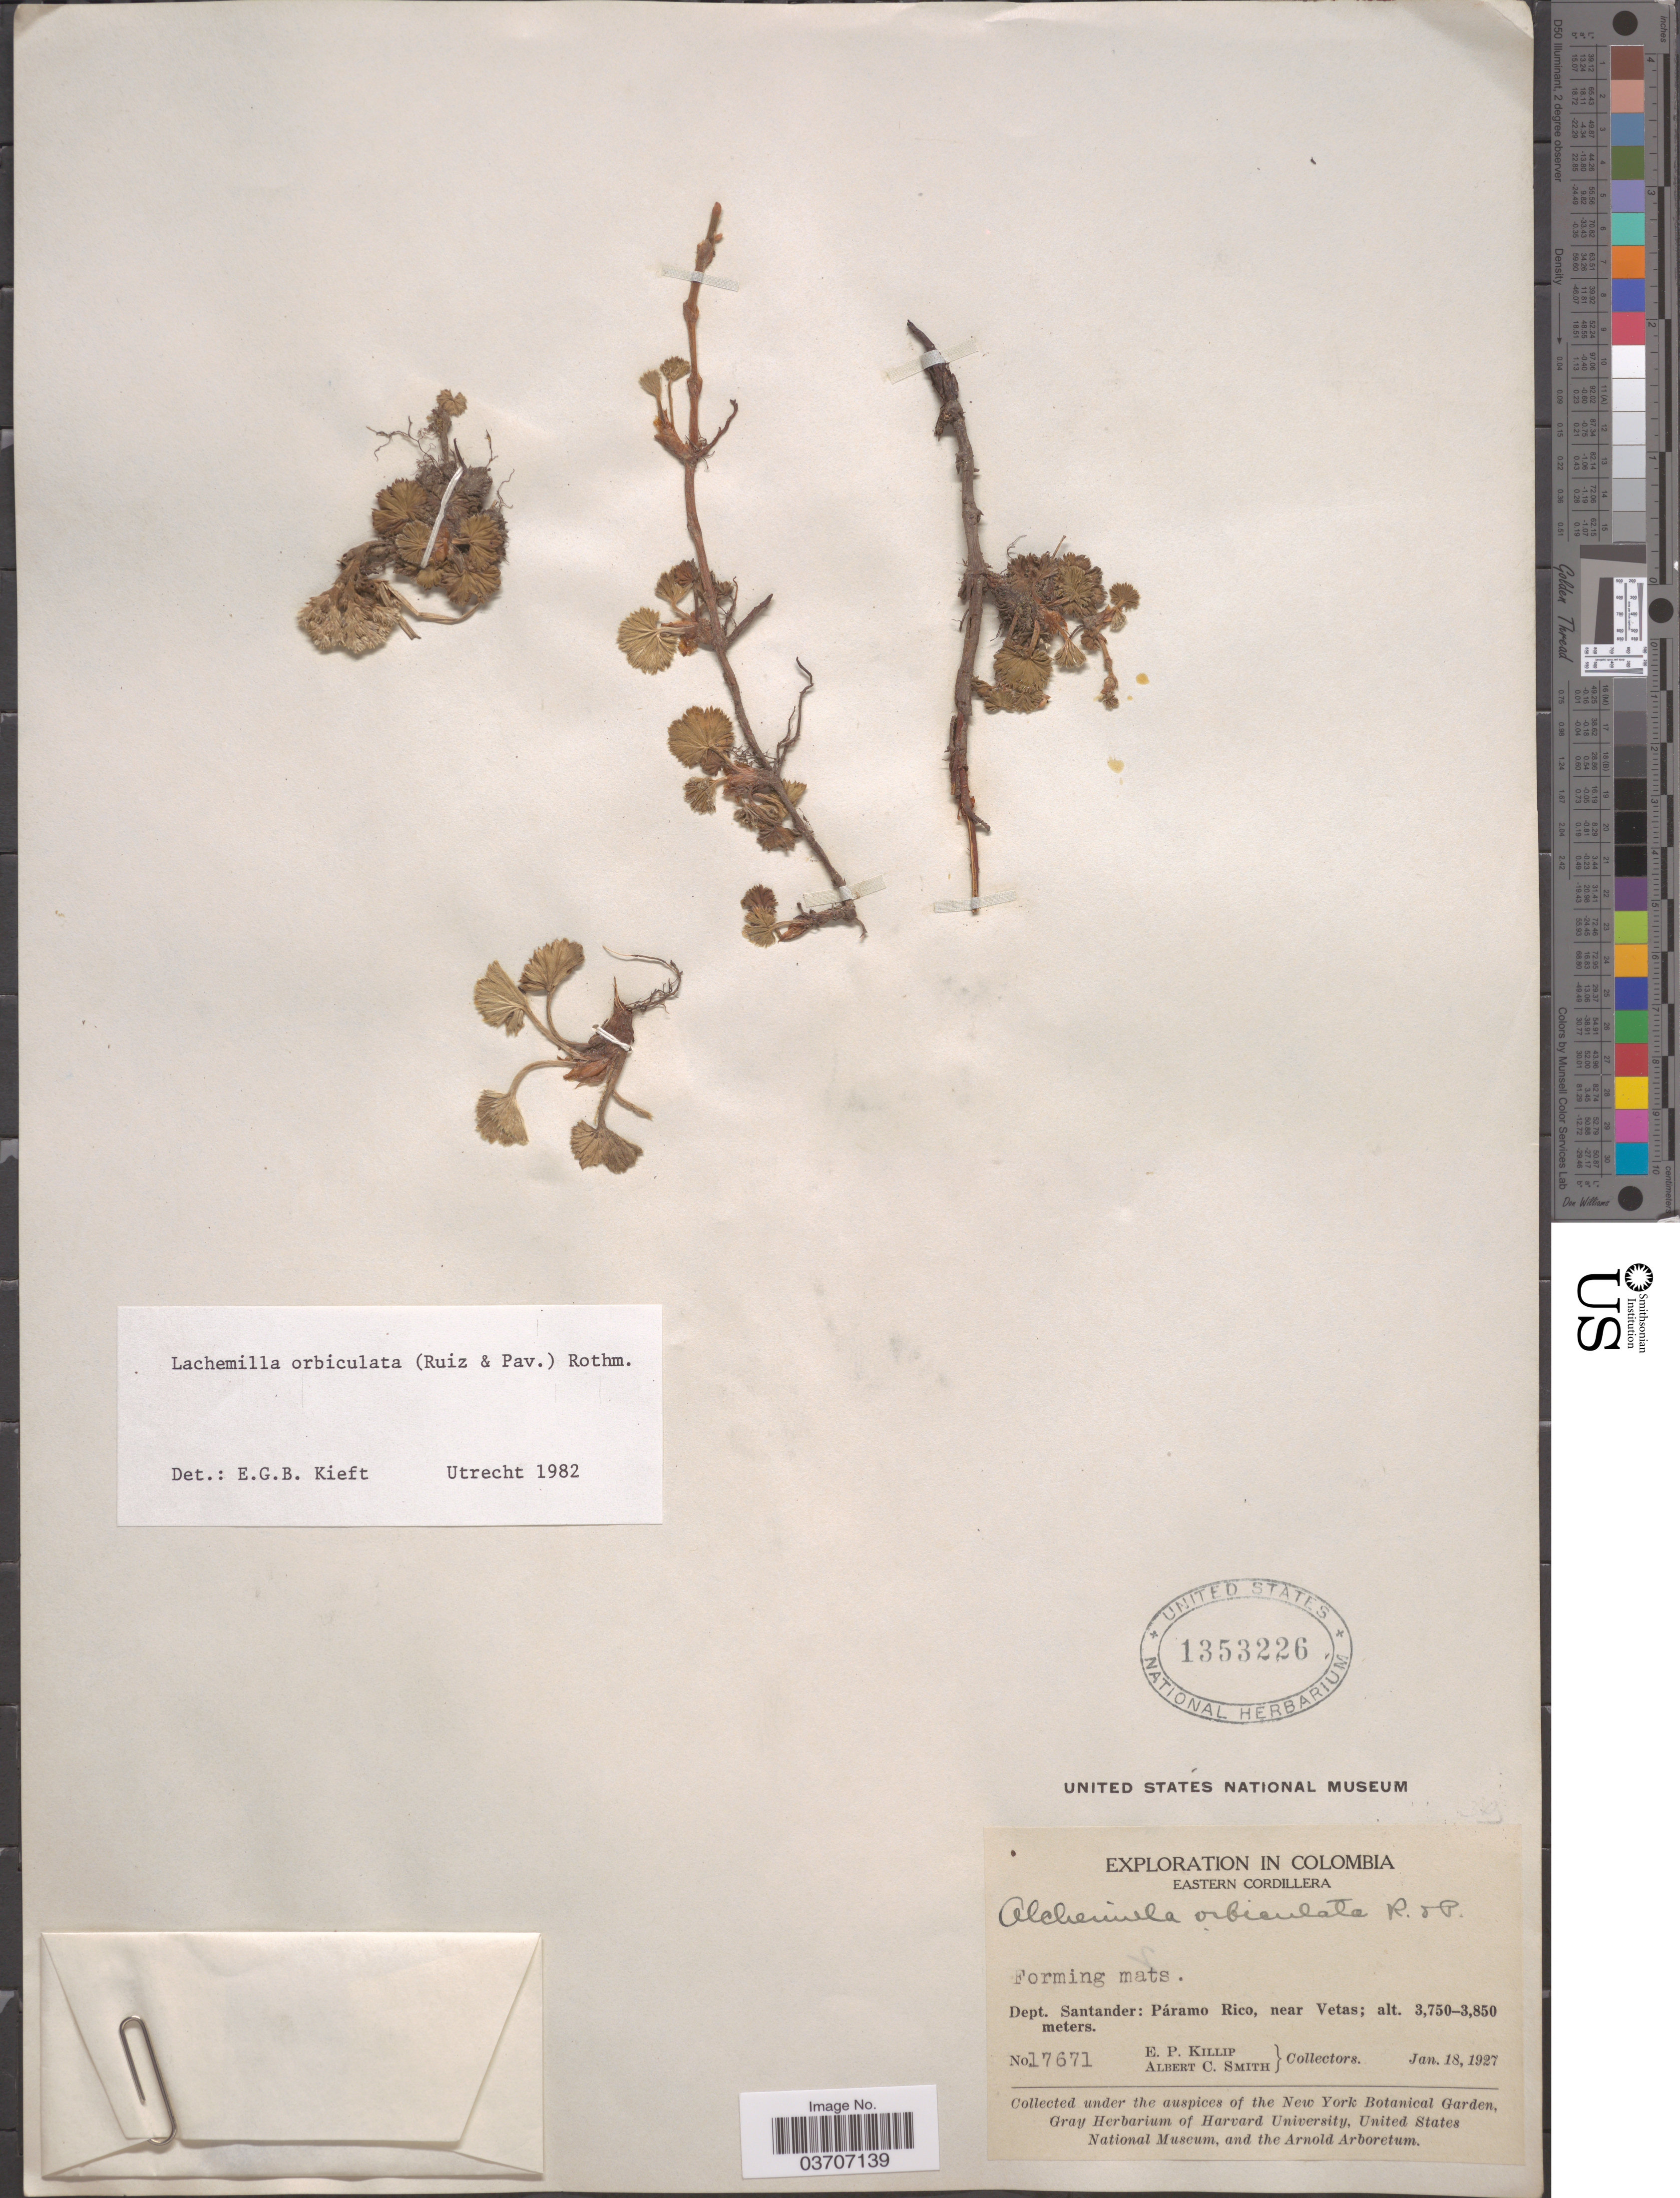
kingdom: Plantae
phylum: Tracheophyta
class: Magnoliopsida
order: Rosales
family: Rosaceae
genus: Lachemilla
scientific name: Lachemilla orbiculata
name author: (Ruiz & Pav.) Rydb.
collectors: E. P. Killip & A. C. Smith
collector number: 17671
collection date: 1927-01-18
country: Colombia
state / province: Santander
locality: Eastern Cordillera. Dept. Santander: Páramo Rico, near Vetas.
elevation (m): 3750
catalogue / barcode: US 1353226